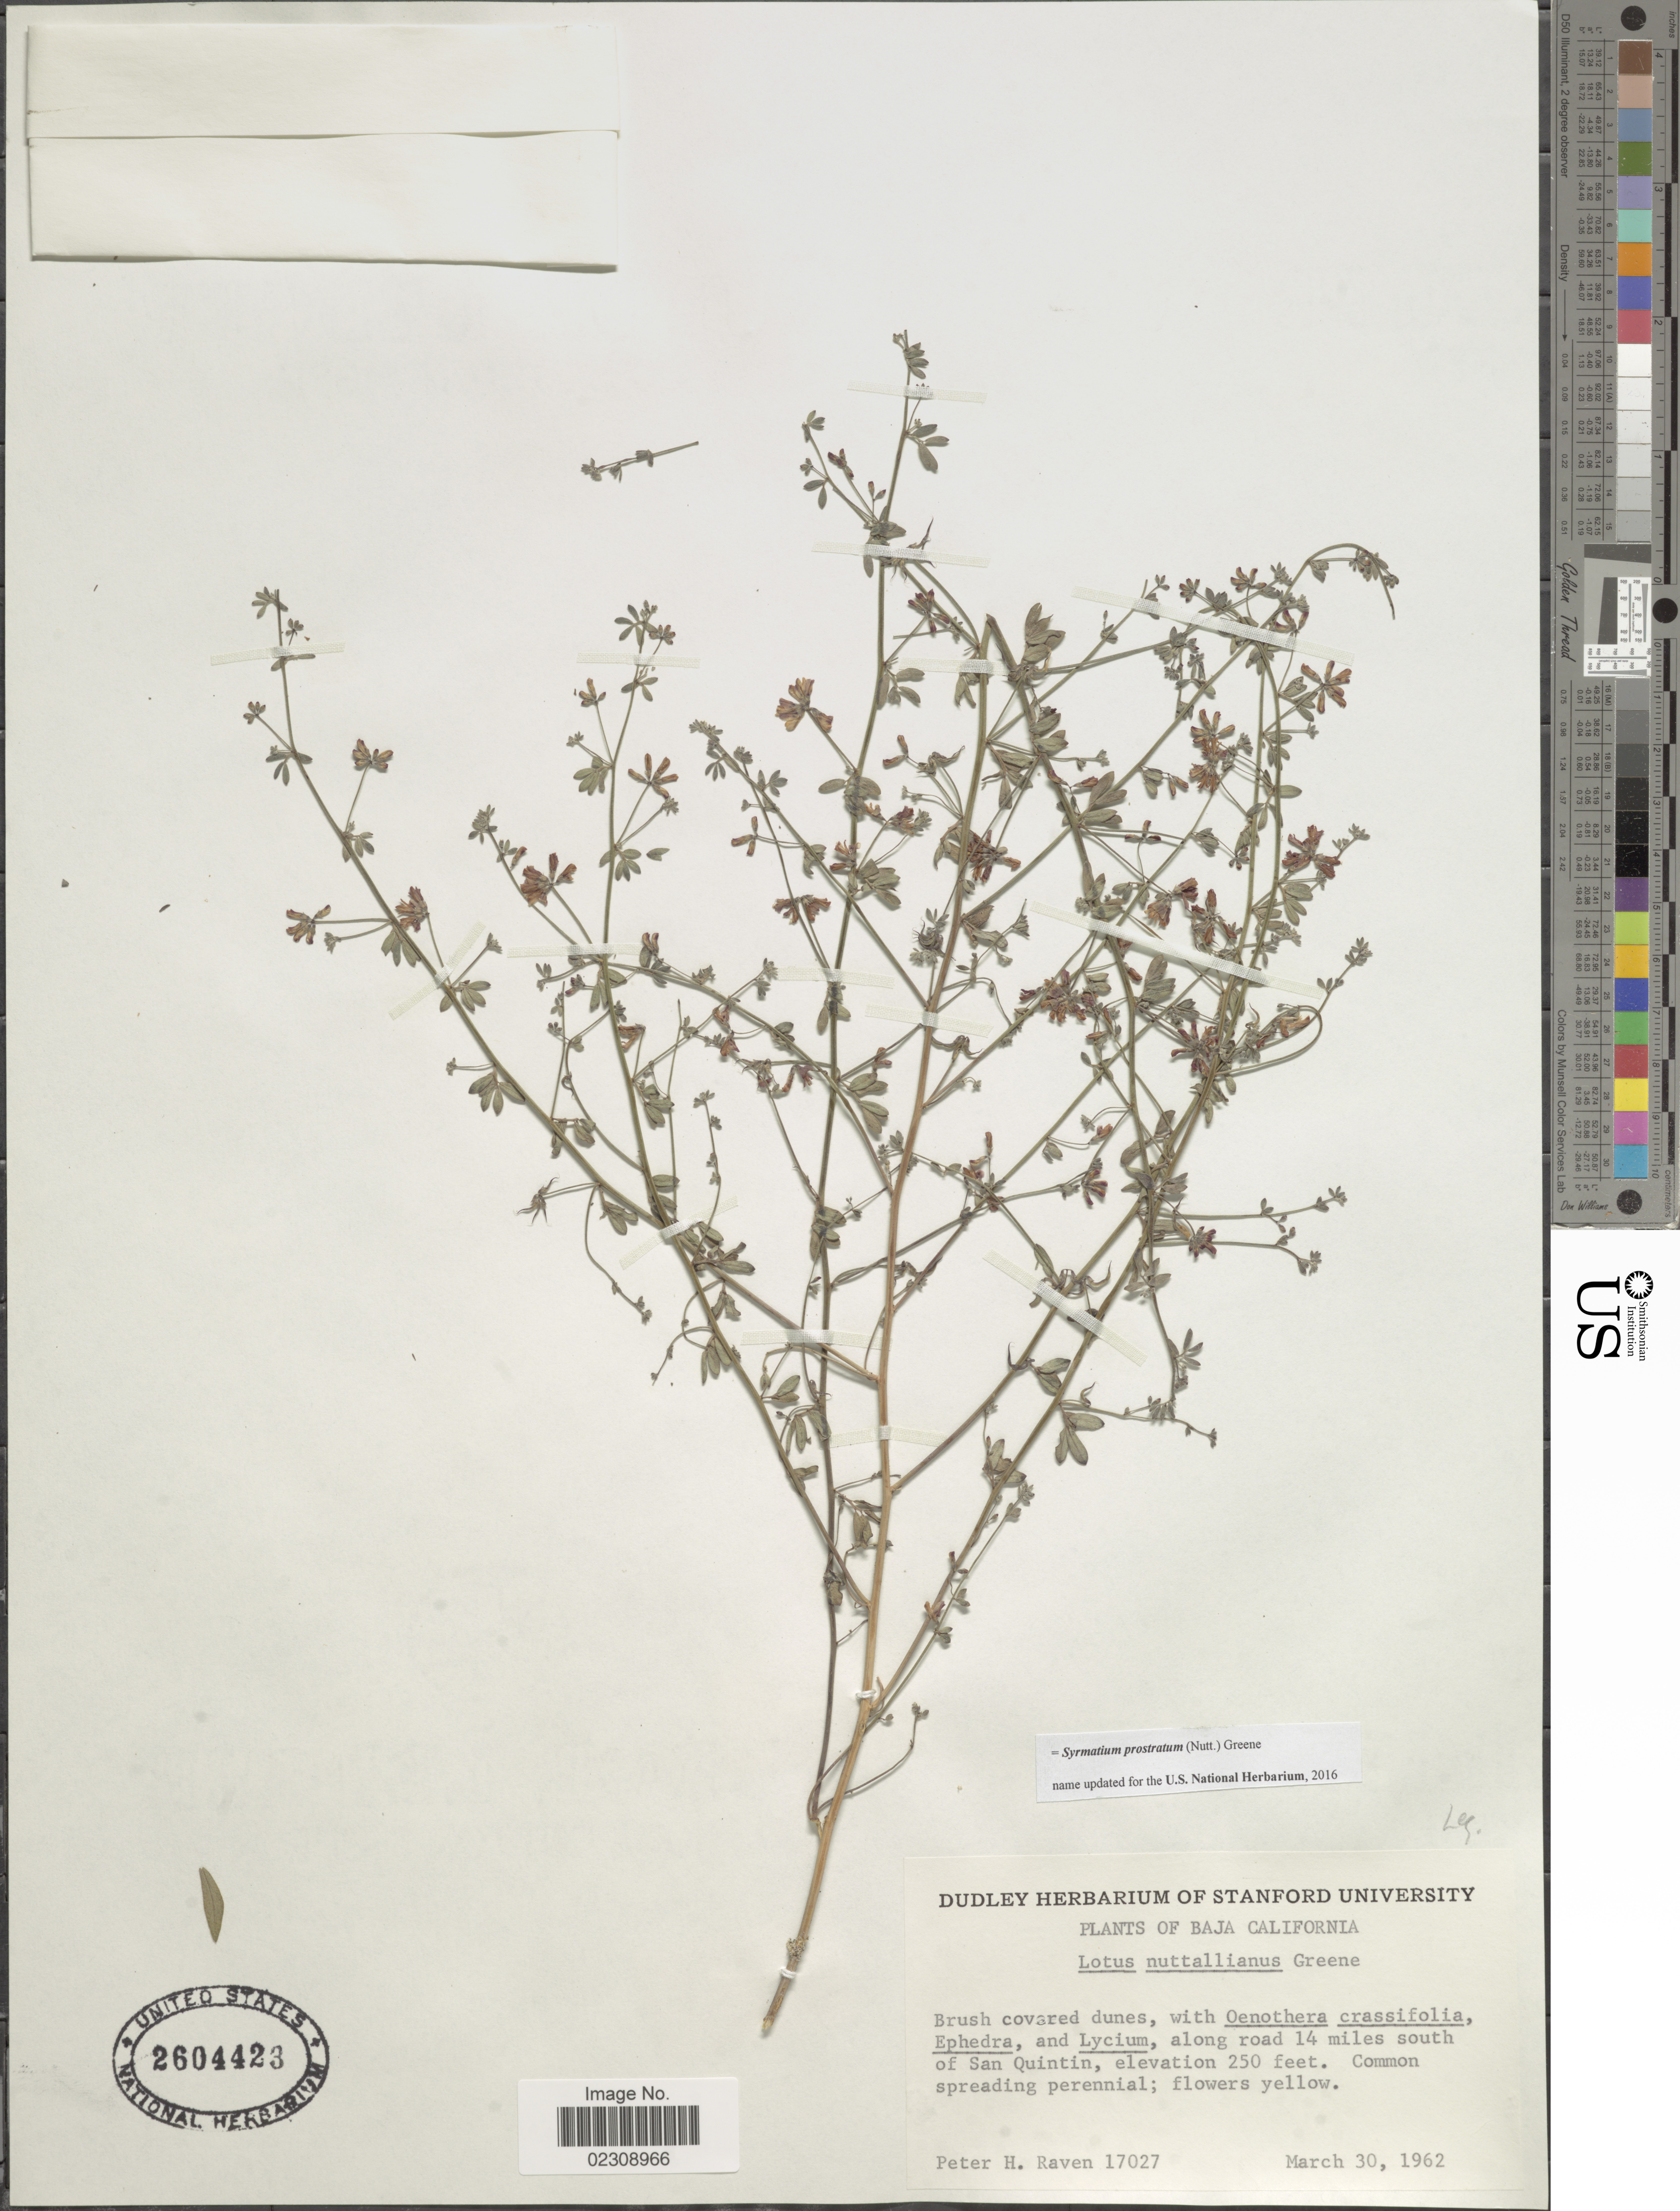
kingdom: Plantae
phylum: Tracheophyta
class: Magnoliopsida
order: Fabales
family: Fabaceae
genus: Syrmatium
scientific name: Syrmatium prostratum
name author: (Nutt.) Greene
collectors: P. Raven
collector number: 17027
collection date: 1962-03-30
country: Mexico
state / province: Baja California Norte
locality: Along road 14 miles south of San Quintin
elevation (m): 76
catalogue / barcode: US 2604423